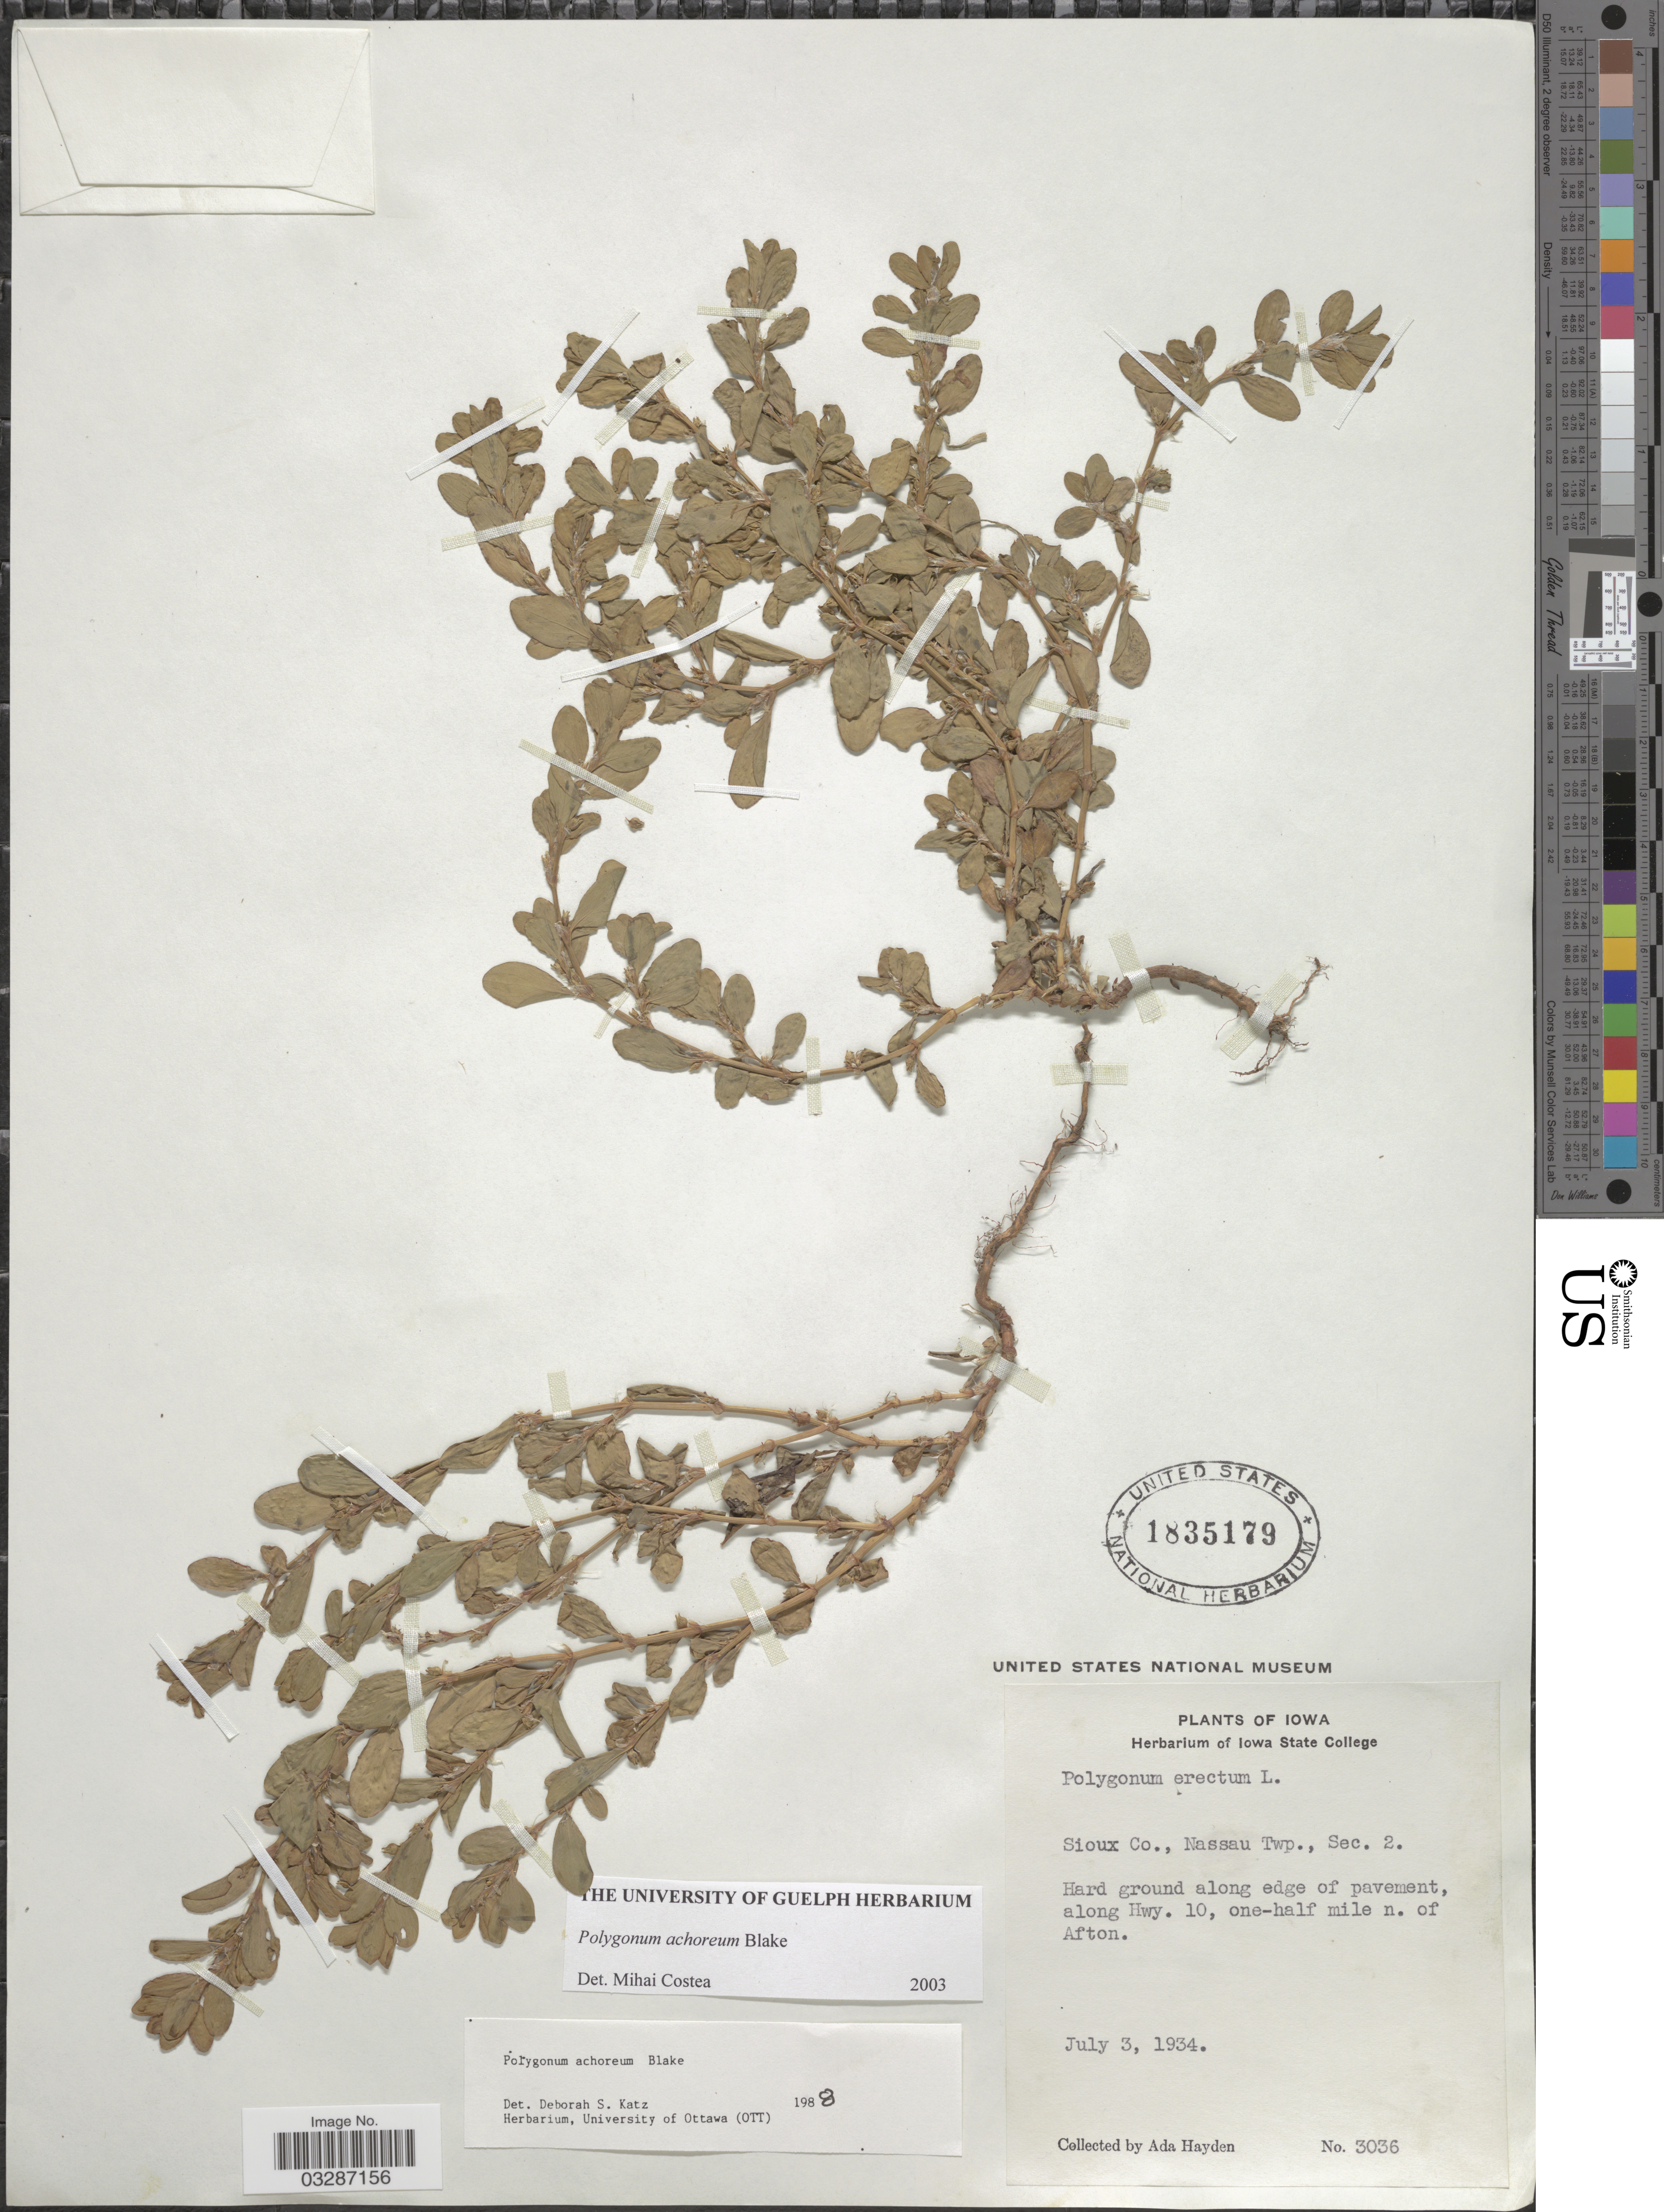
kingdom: Plantae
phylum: Tracheophyta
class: Magnoliopsida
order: Caryophyllales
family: Polygonaceae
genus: Polygonum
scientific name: Polygonum achoreum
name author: S.F. Blake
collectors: Ada Hayden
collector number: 3036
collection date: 1934-07-03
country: United States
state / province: Iowa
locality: Sioux Co., Nassau Twp., Sec. 2. Hard ground along edge of pavement, along Hwy. 10, one-half mile n. of Afton.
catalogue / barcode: US 1835179